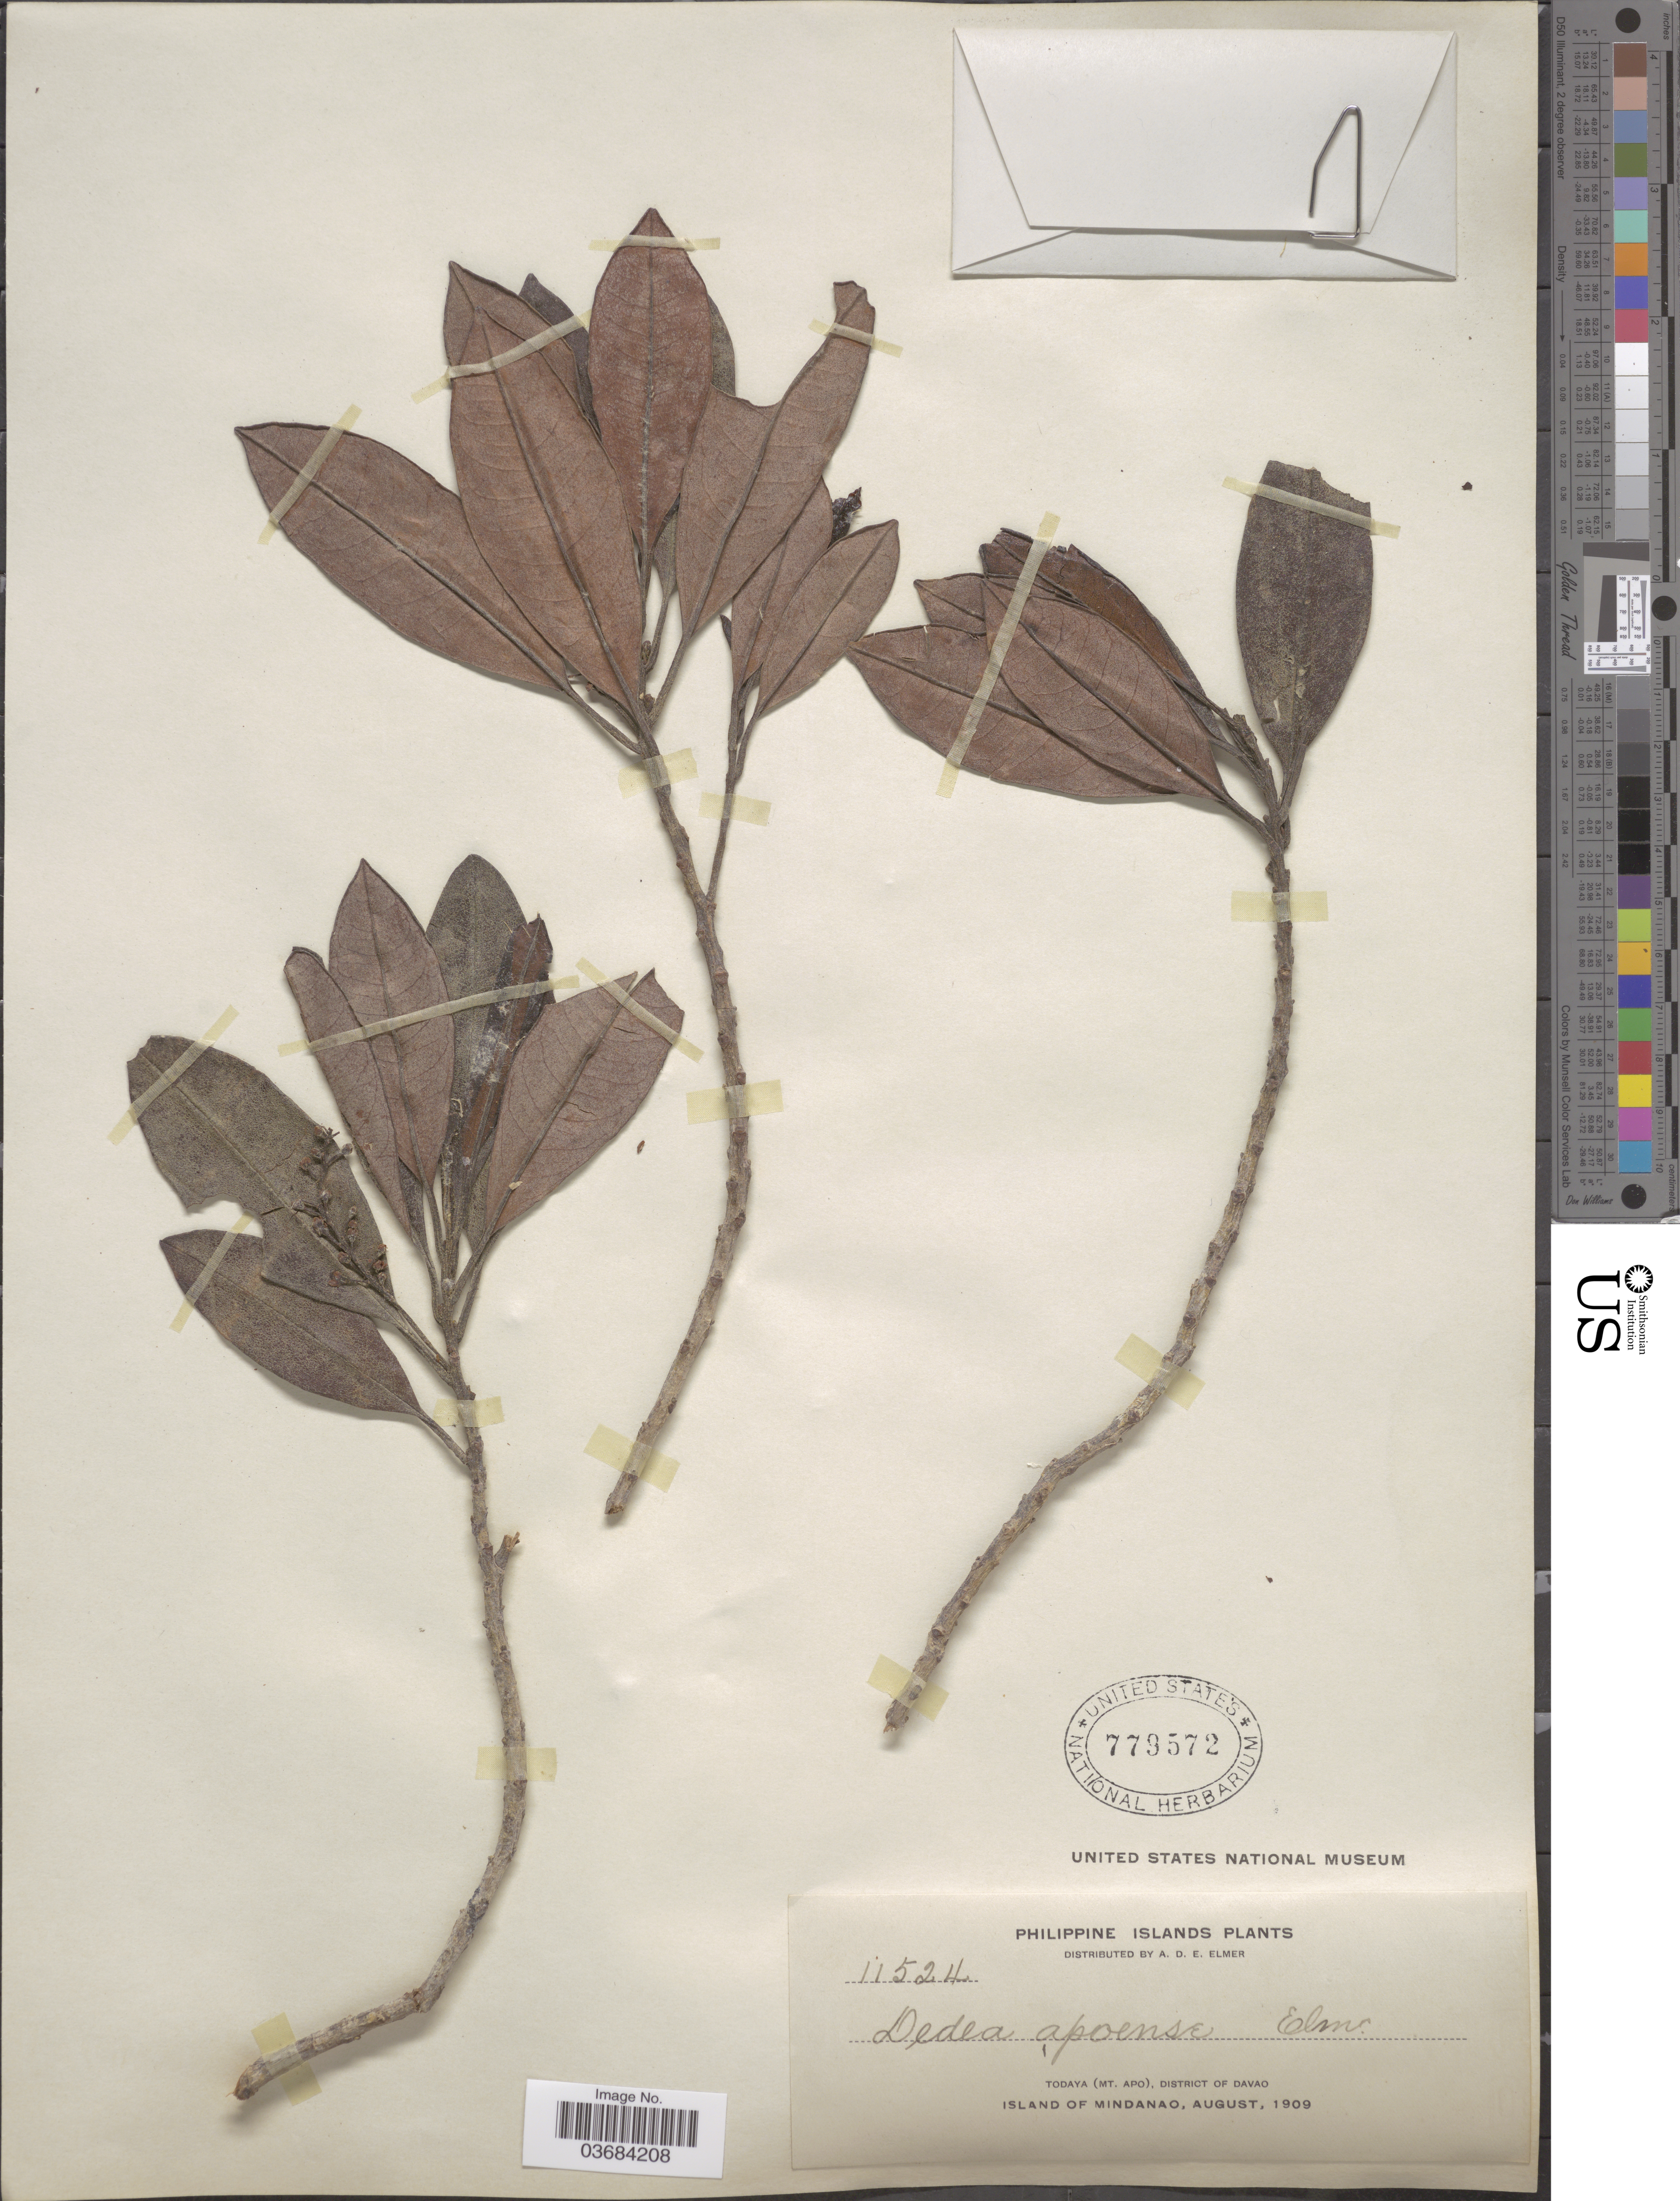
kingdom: Plantae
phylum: Tracheophyta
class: Magnoliopsida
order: Paracryphiales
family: Paracryphiaceae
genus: Quintinia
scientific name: Quintinia apoensis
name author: (Elmer) Schltr.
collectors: A. D. E. Elmer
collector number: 11524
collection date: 1909-08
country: Philippines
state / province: Davao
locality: Philippine Islands. Todaya (Mt. Apo), District of Davao. Island of Mindanao.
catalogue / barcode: US 779572